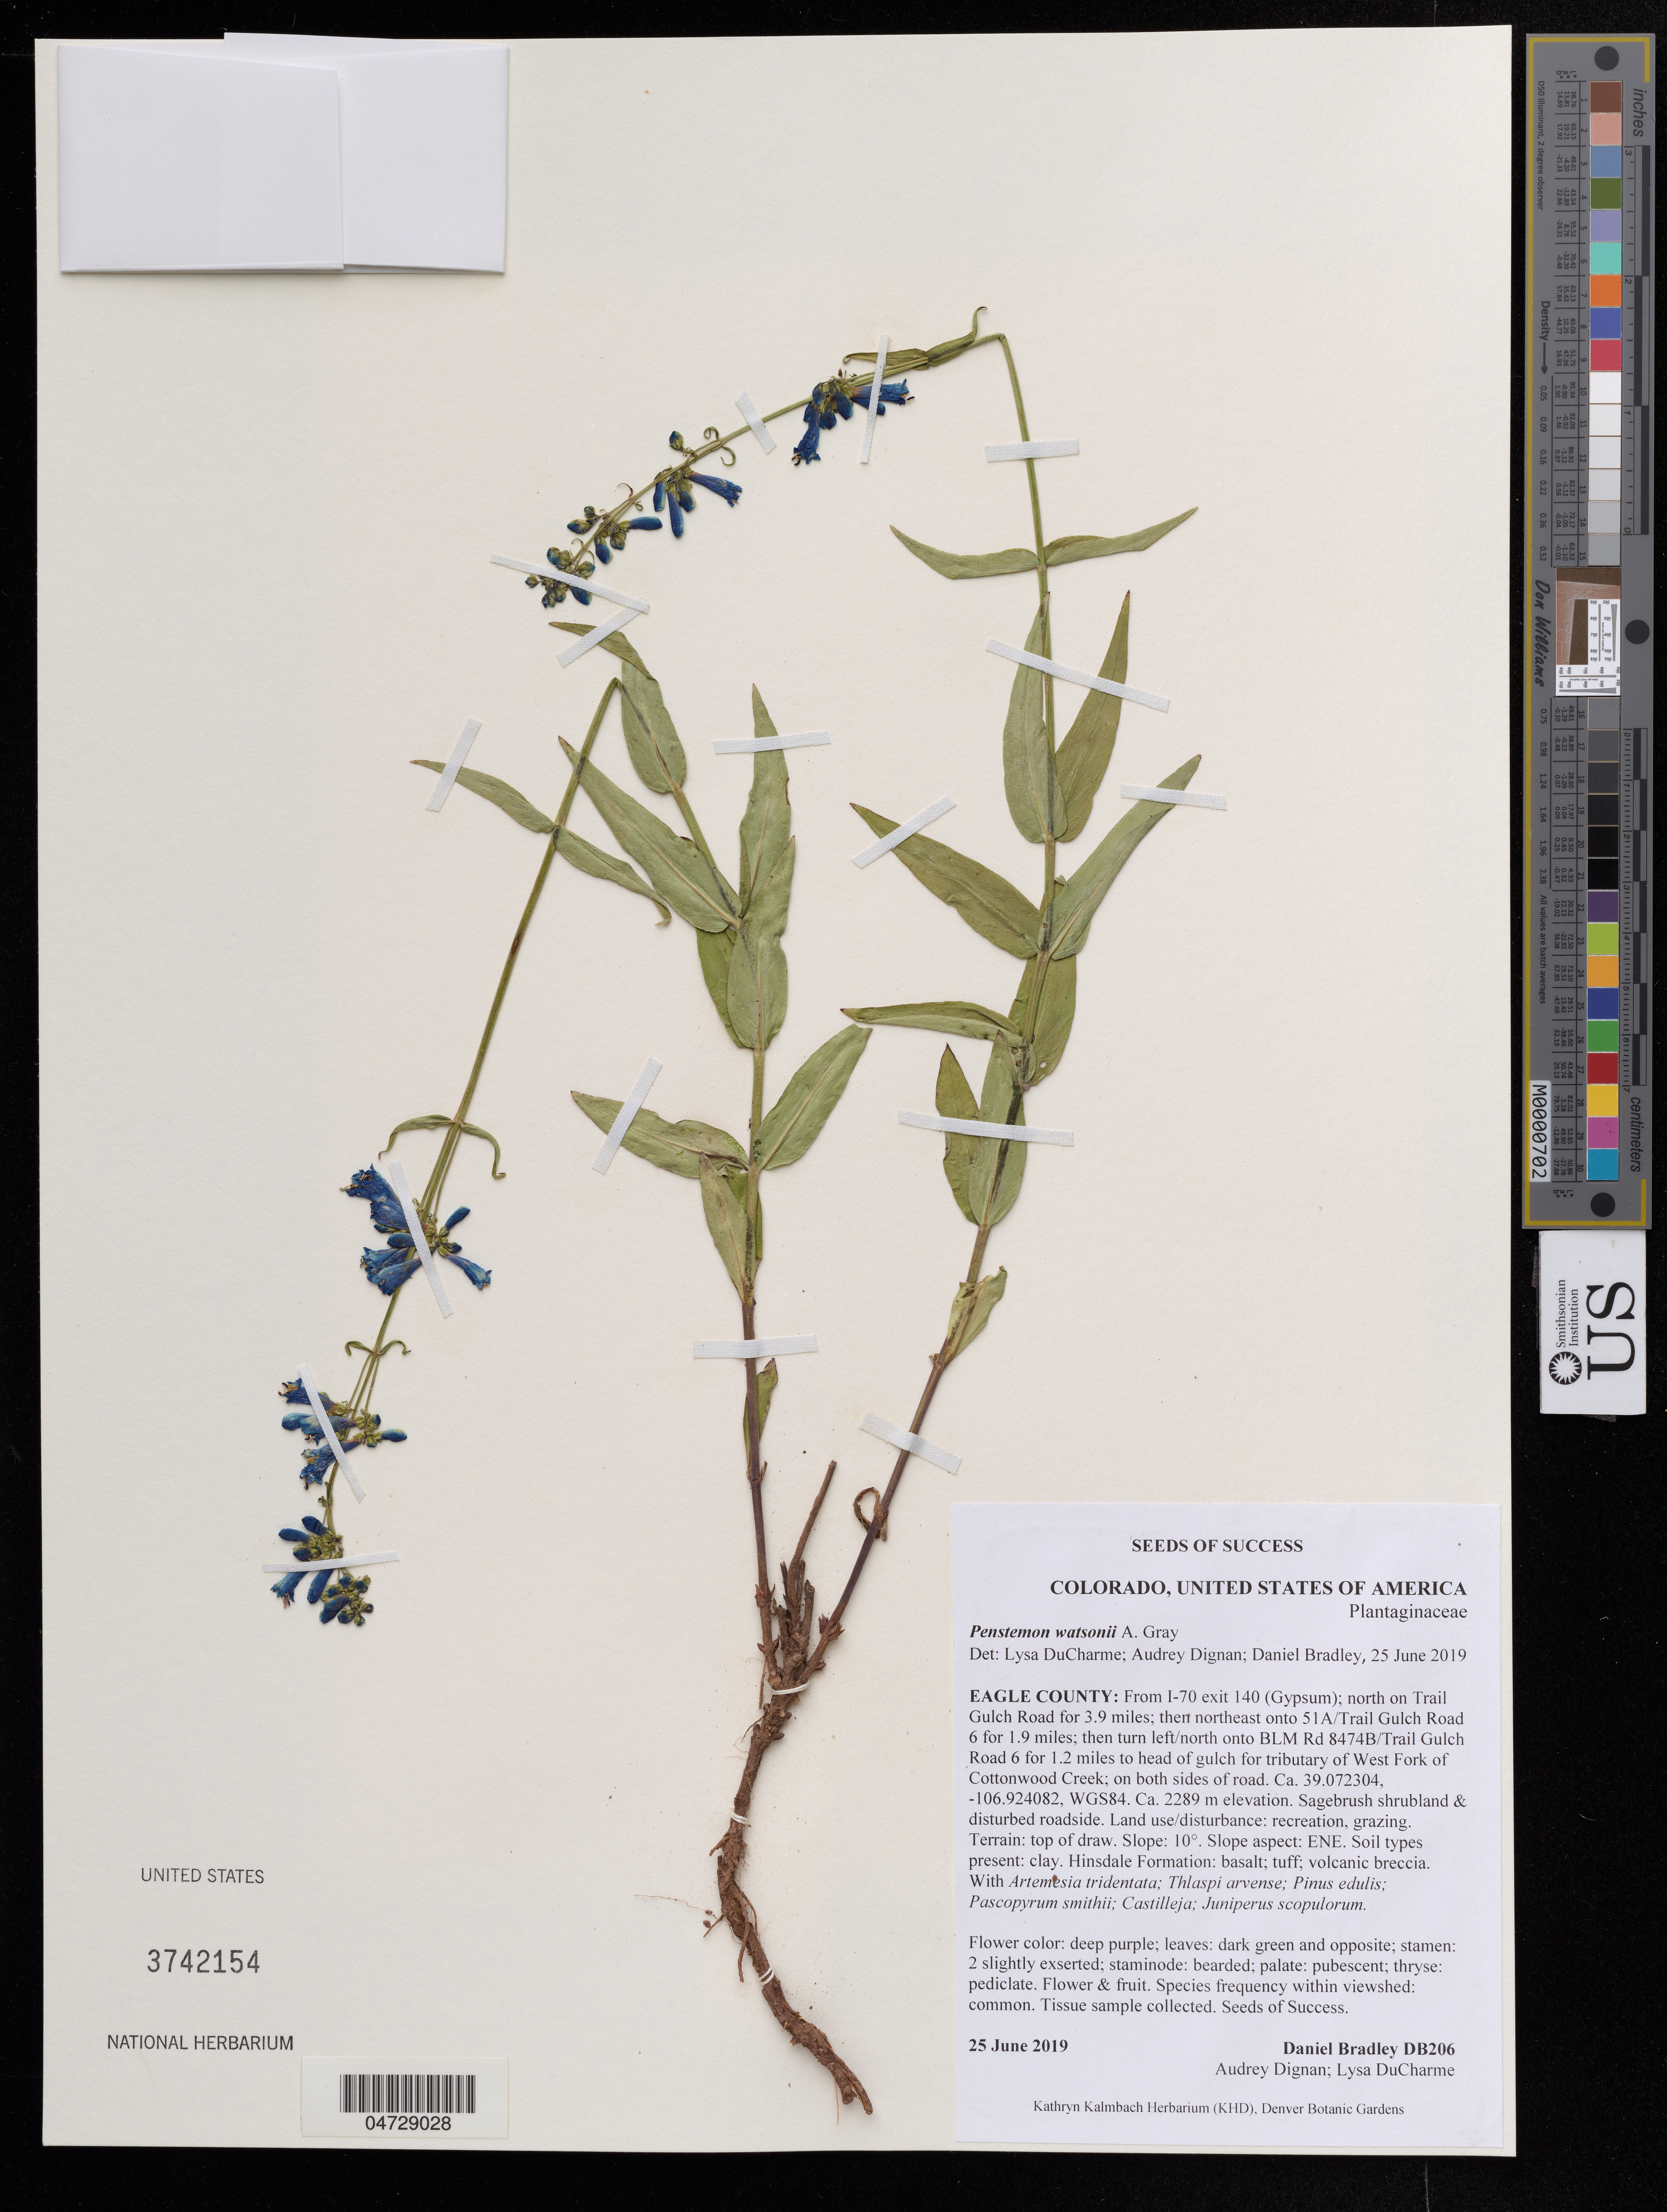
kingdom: Plantae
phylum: Tracheophyta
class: Magnoliopsida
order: Lamiales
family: Plantaginaceae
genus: Penstemon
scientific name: Penstemon watsonii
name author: A. Gray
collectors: D. Bradley, A. Dignan & L. DuCharme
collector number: DB206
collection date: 2019-06-25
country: United States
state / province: Colorado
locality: Eagle County: EAGLE COUNTY: From I-70 exit 140 (Gypsum); north on Trail Gulch Road for 3.9 miles; then northeast onto 51A/Trail Gulch Road 6 for 1.9 miles; then turn left/north onto BLM Rd 8474B/Trail Gulch Road 6 for 1.2 miles to head of gulch for tributary of West Fork of Cottonwood Creek; on both sides of road.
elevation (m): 2289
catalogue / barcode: US 3742154